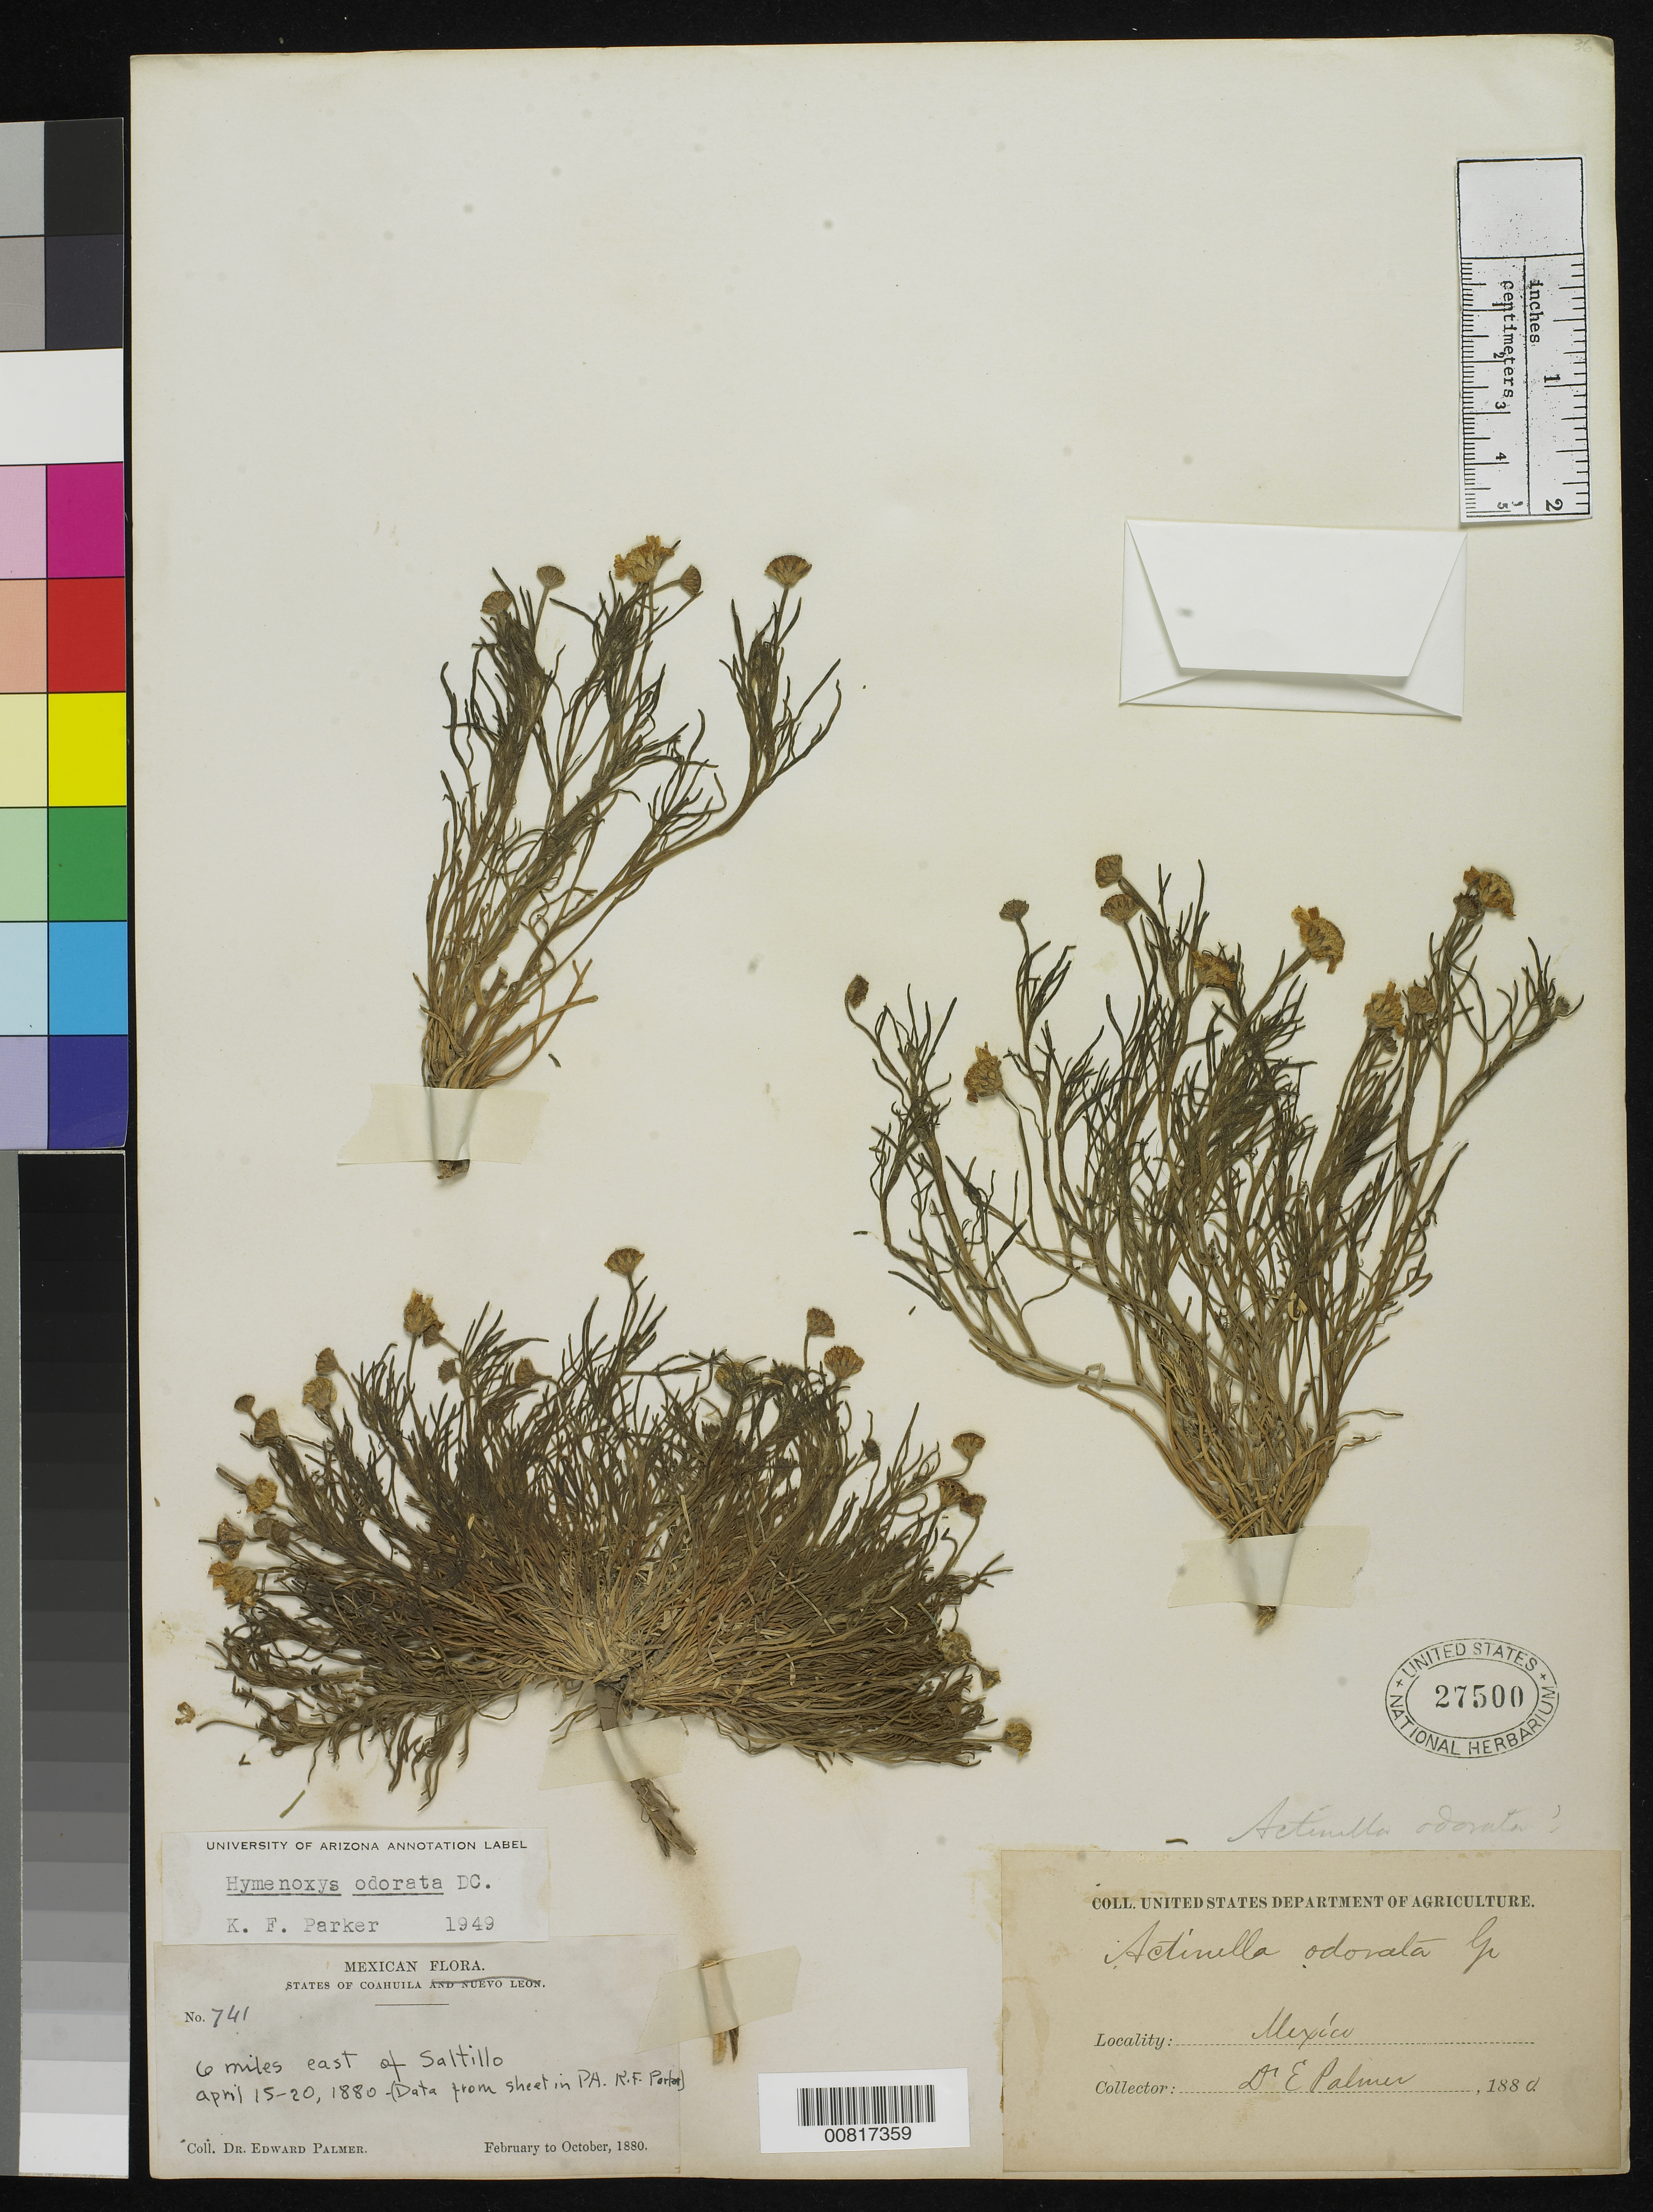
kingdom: Plantae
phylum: Tracheophyta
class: Magnoliopsida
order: Asterales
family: Asteraceae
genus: Hymenoxys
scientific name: Hymenoxys odorata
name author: DC.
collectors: E. Palmer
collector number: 741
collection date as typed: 15 Apr 1880 to 20 Apr 1880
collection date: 1880-04-15/1880-04-20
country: Mexico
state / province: Coahuila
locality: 6 miles east of Saltillo, Coahuila.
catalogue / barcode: US 27500